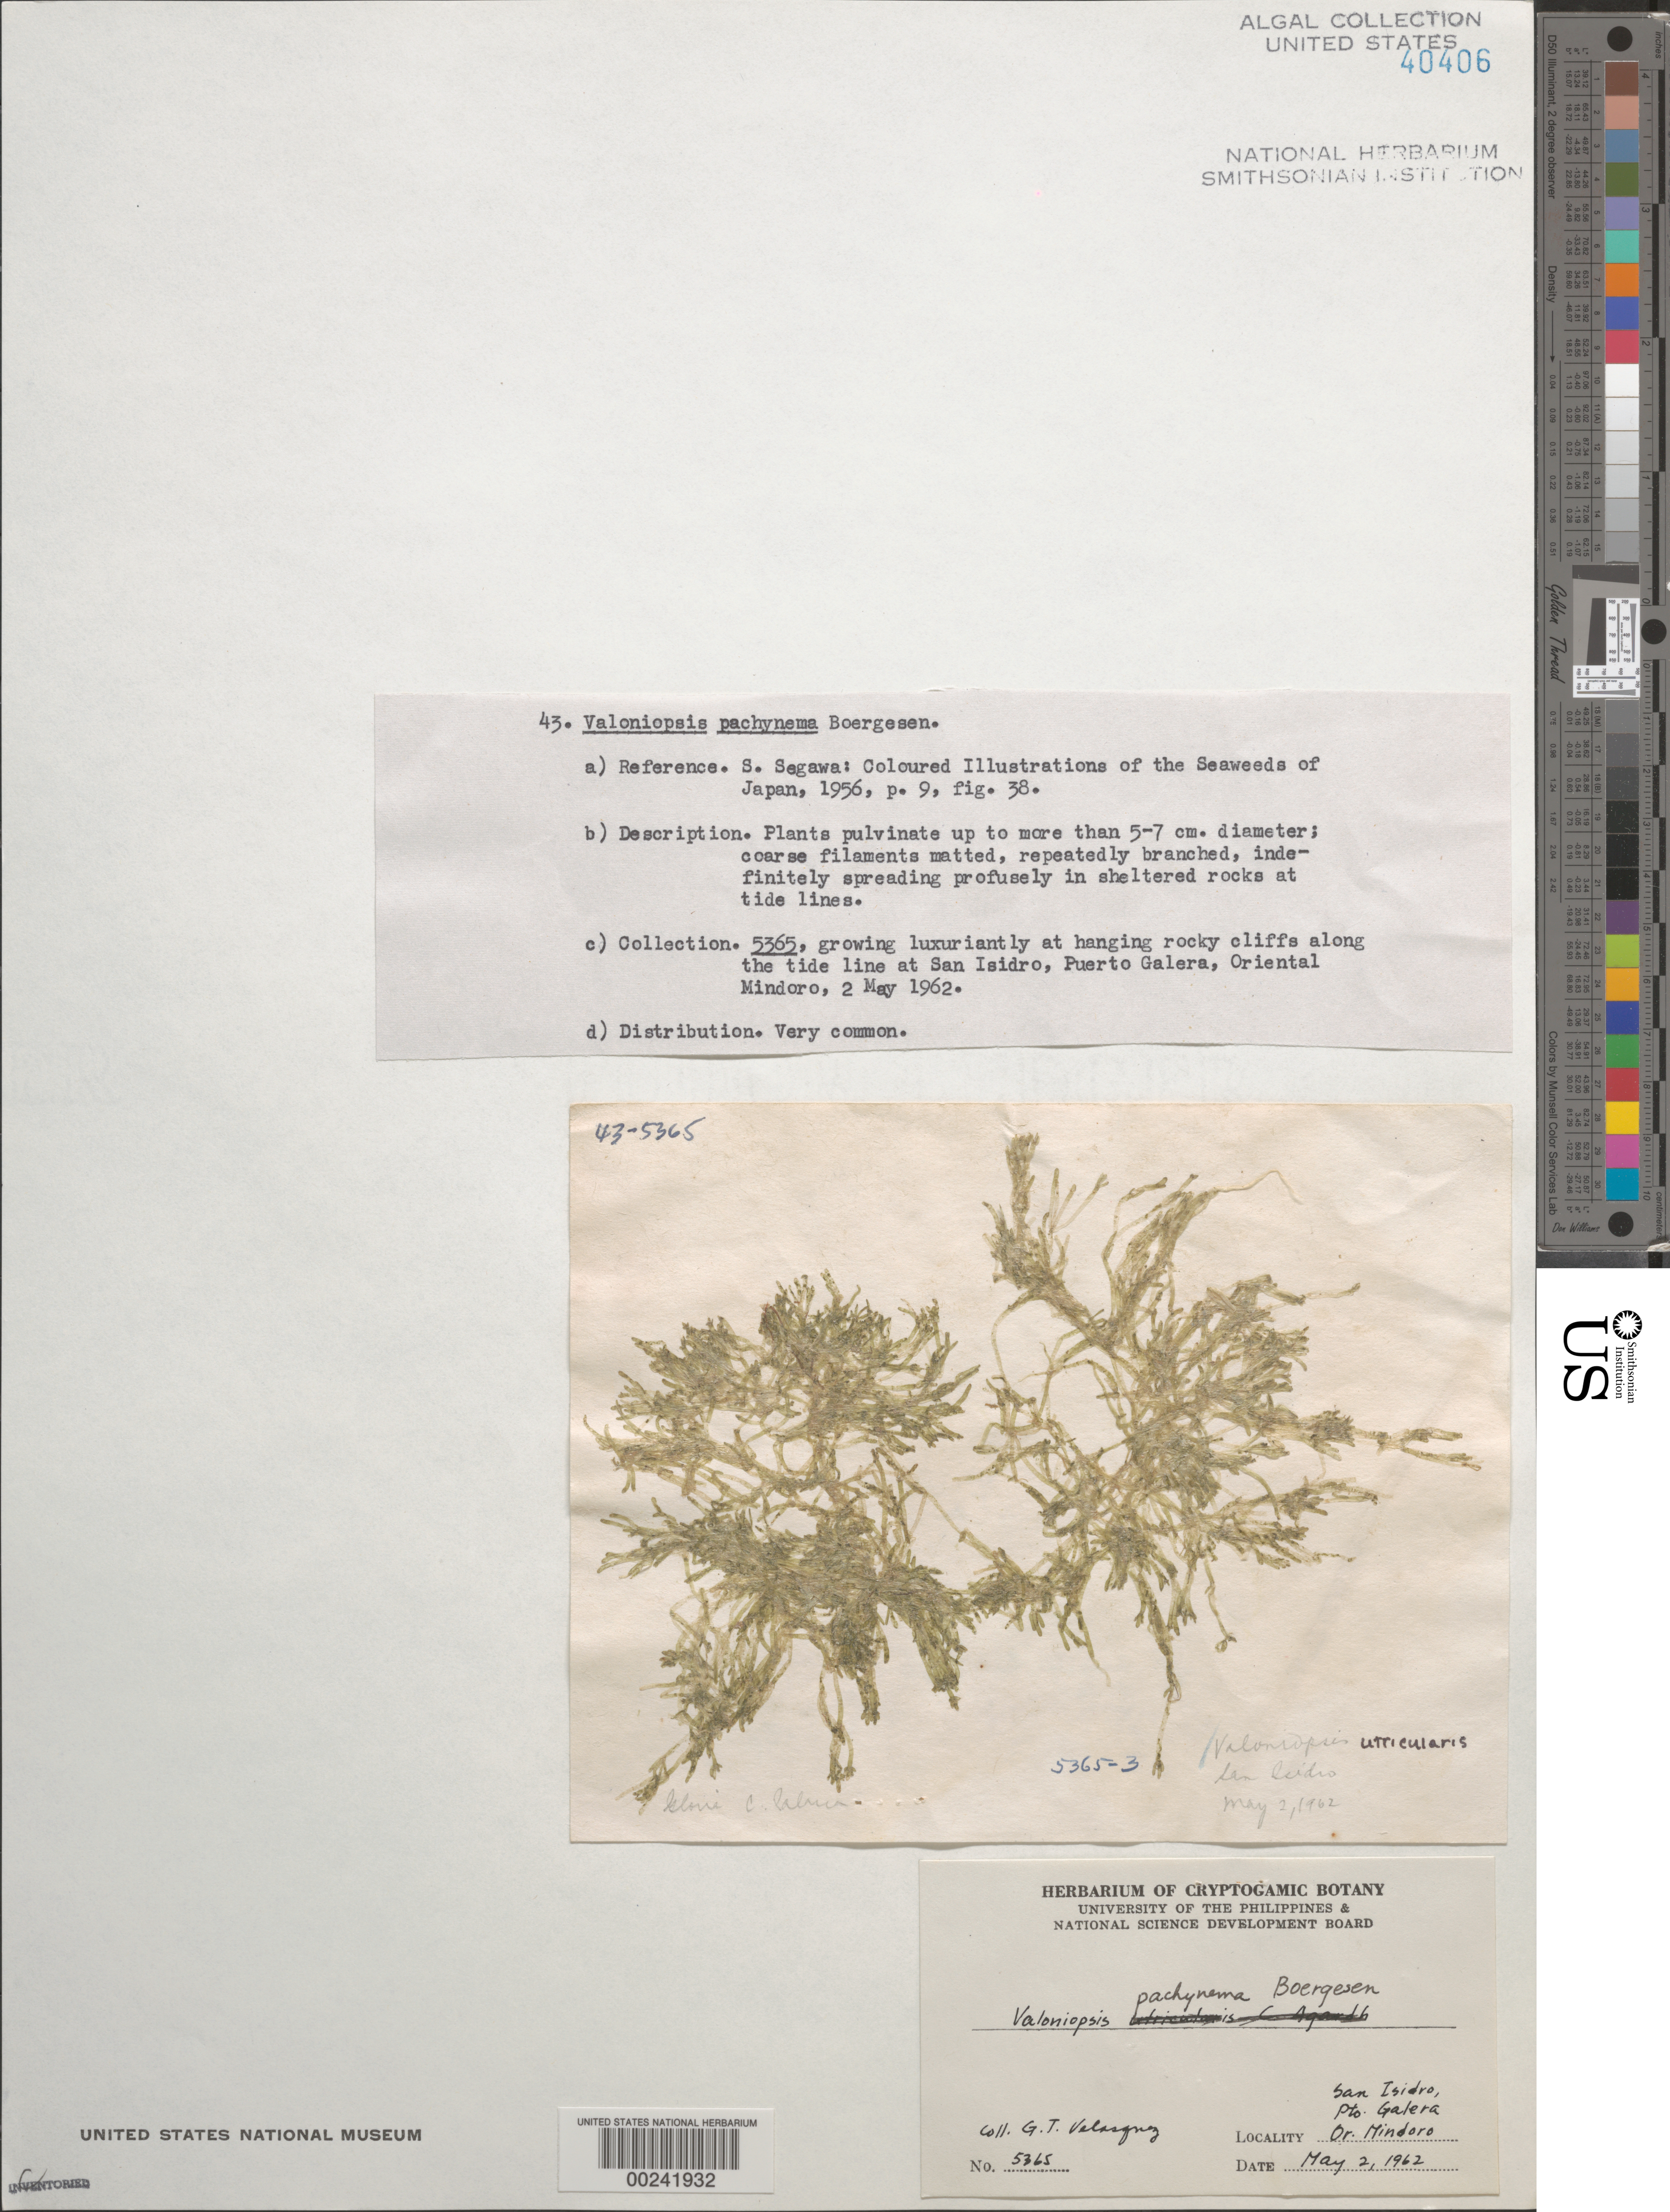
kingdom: Plantae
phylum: Chlorophyta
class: Ulvophyceae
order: Siphonocladales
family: Valoniaceae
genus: Valoniopsis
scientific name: Valoniopsis pachynema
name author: (G. Martens) Børgesen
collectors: G. Velasquez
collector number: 5365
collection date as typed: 02 May 1962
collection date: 1962-05-02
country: Philippines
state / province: Mimaropa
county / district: Mindoro Oriental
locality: Puerto galera, san isidro, mindoro oriental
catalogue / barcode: US 40406